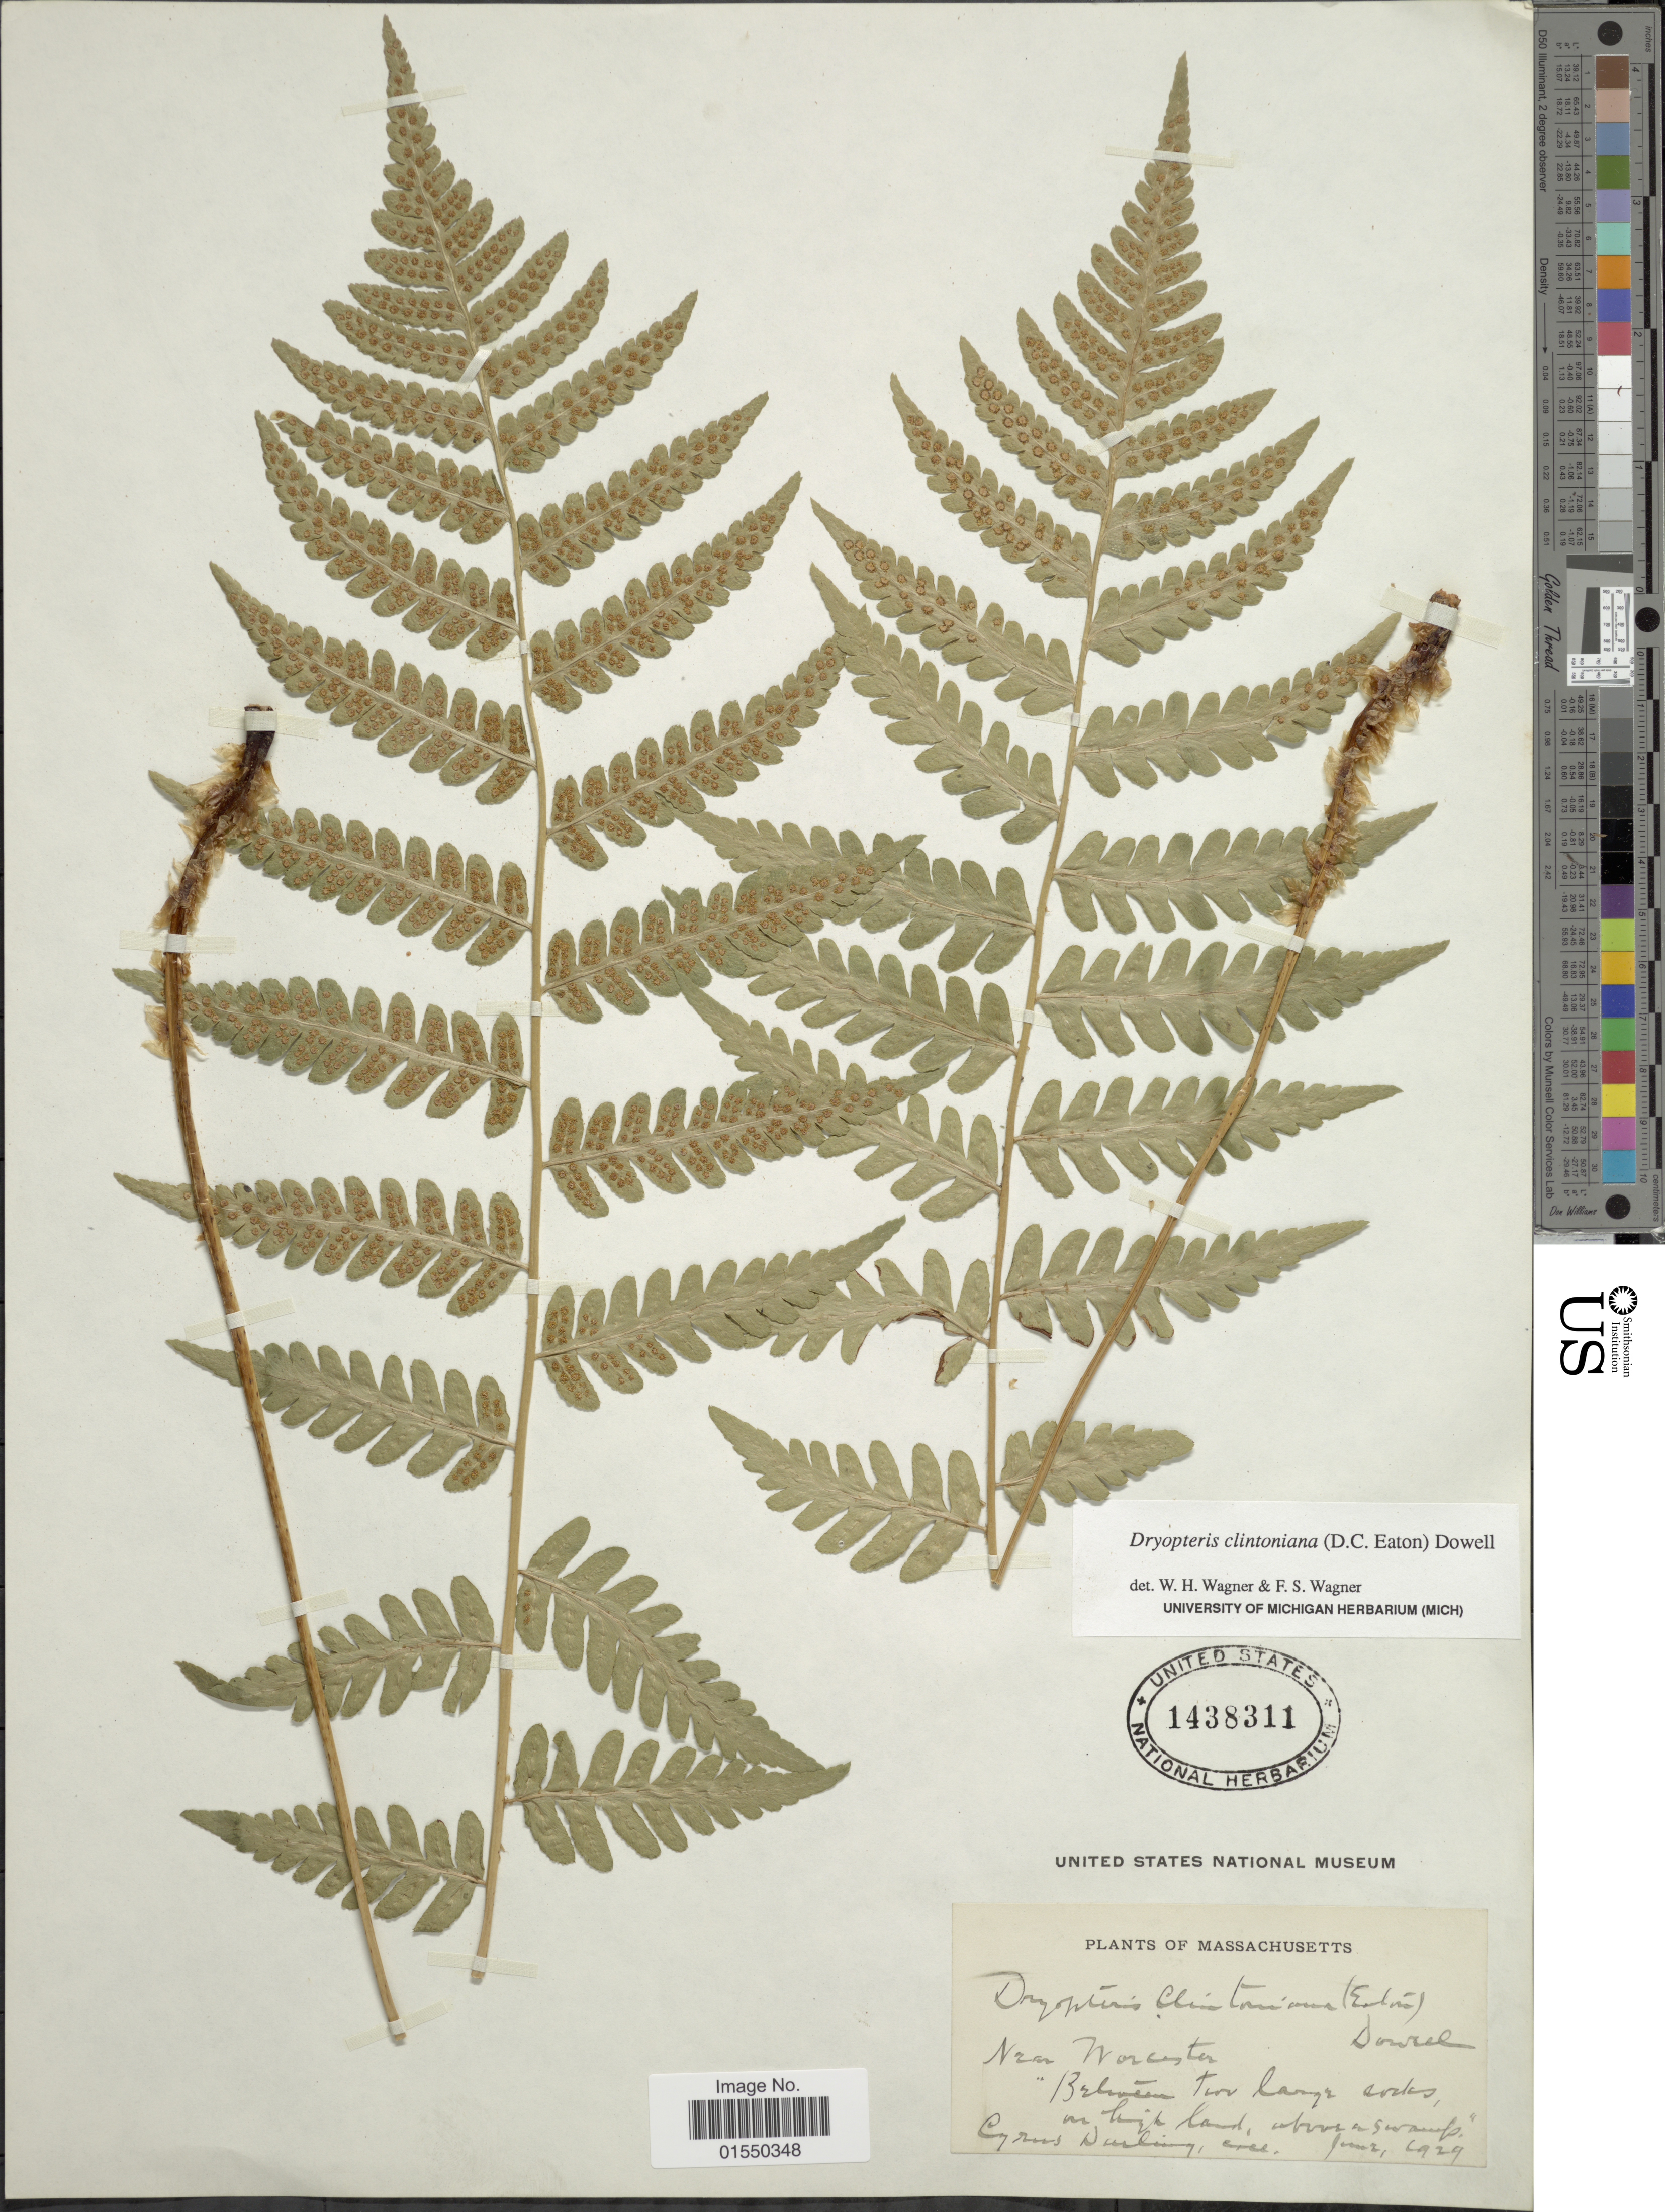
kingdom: Plantae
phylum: Tracheophyta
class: Polypodiopsida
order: Polypodiales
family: Dryopteridaceae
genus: Dryopteris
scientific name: Dryopteris clintoniana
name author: (D.C. Eaton) Dowell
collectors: C. Darling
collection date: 1929-06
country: United States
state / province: Massachusetts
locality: Near Worcester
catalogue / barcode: US 1438311